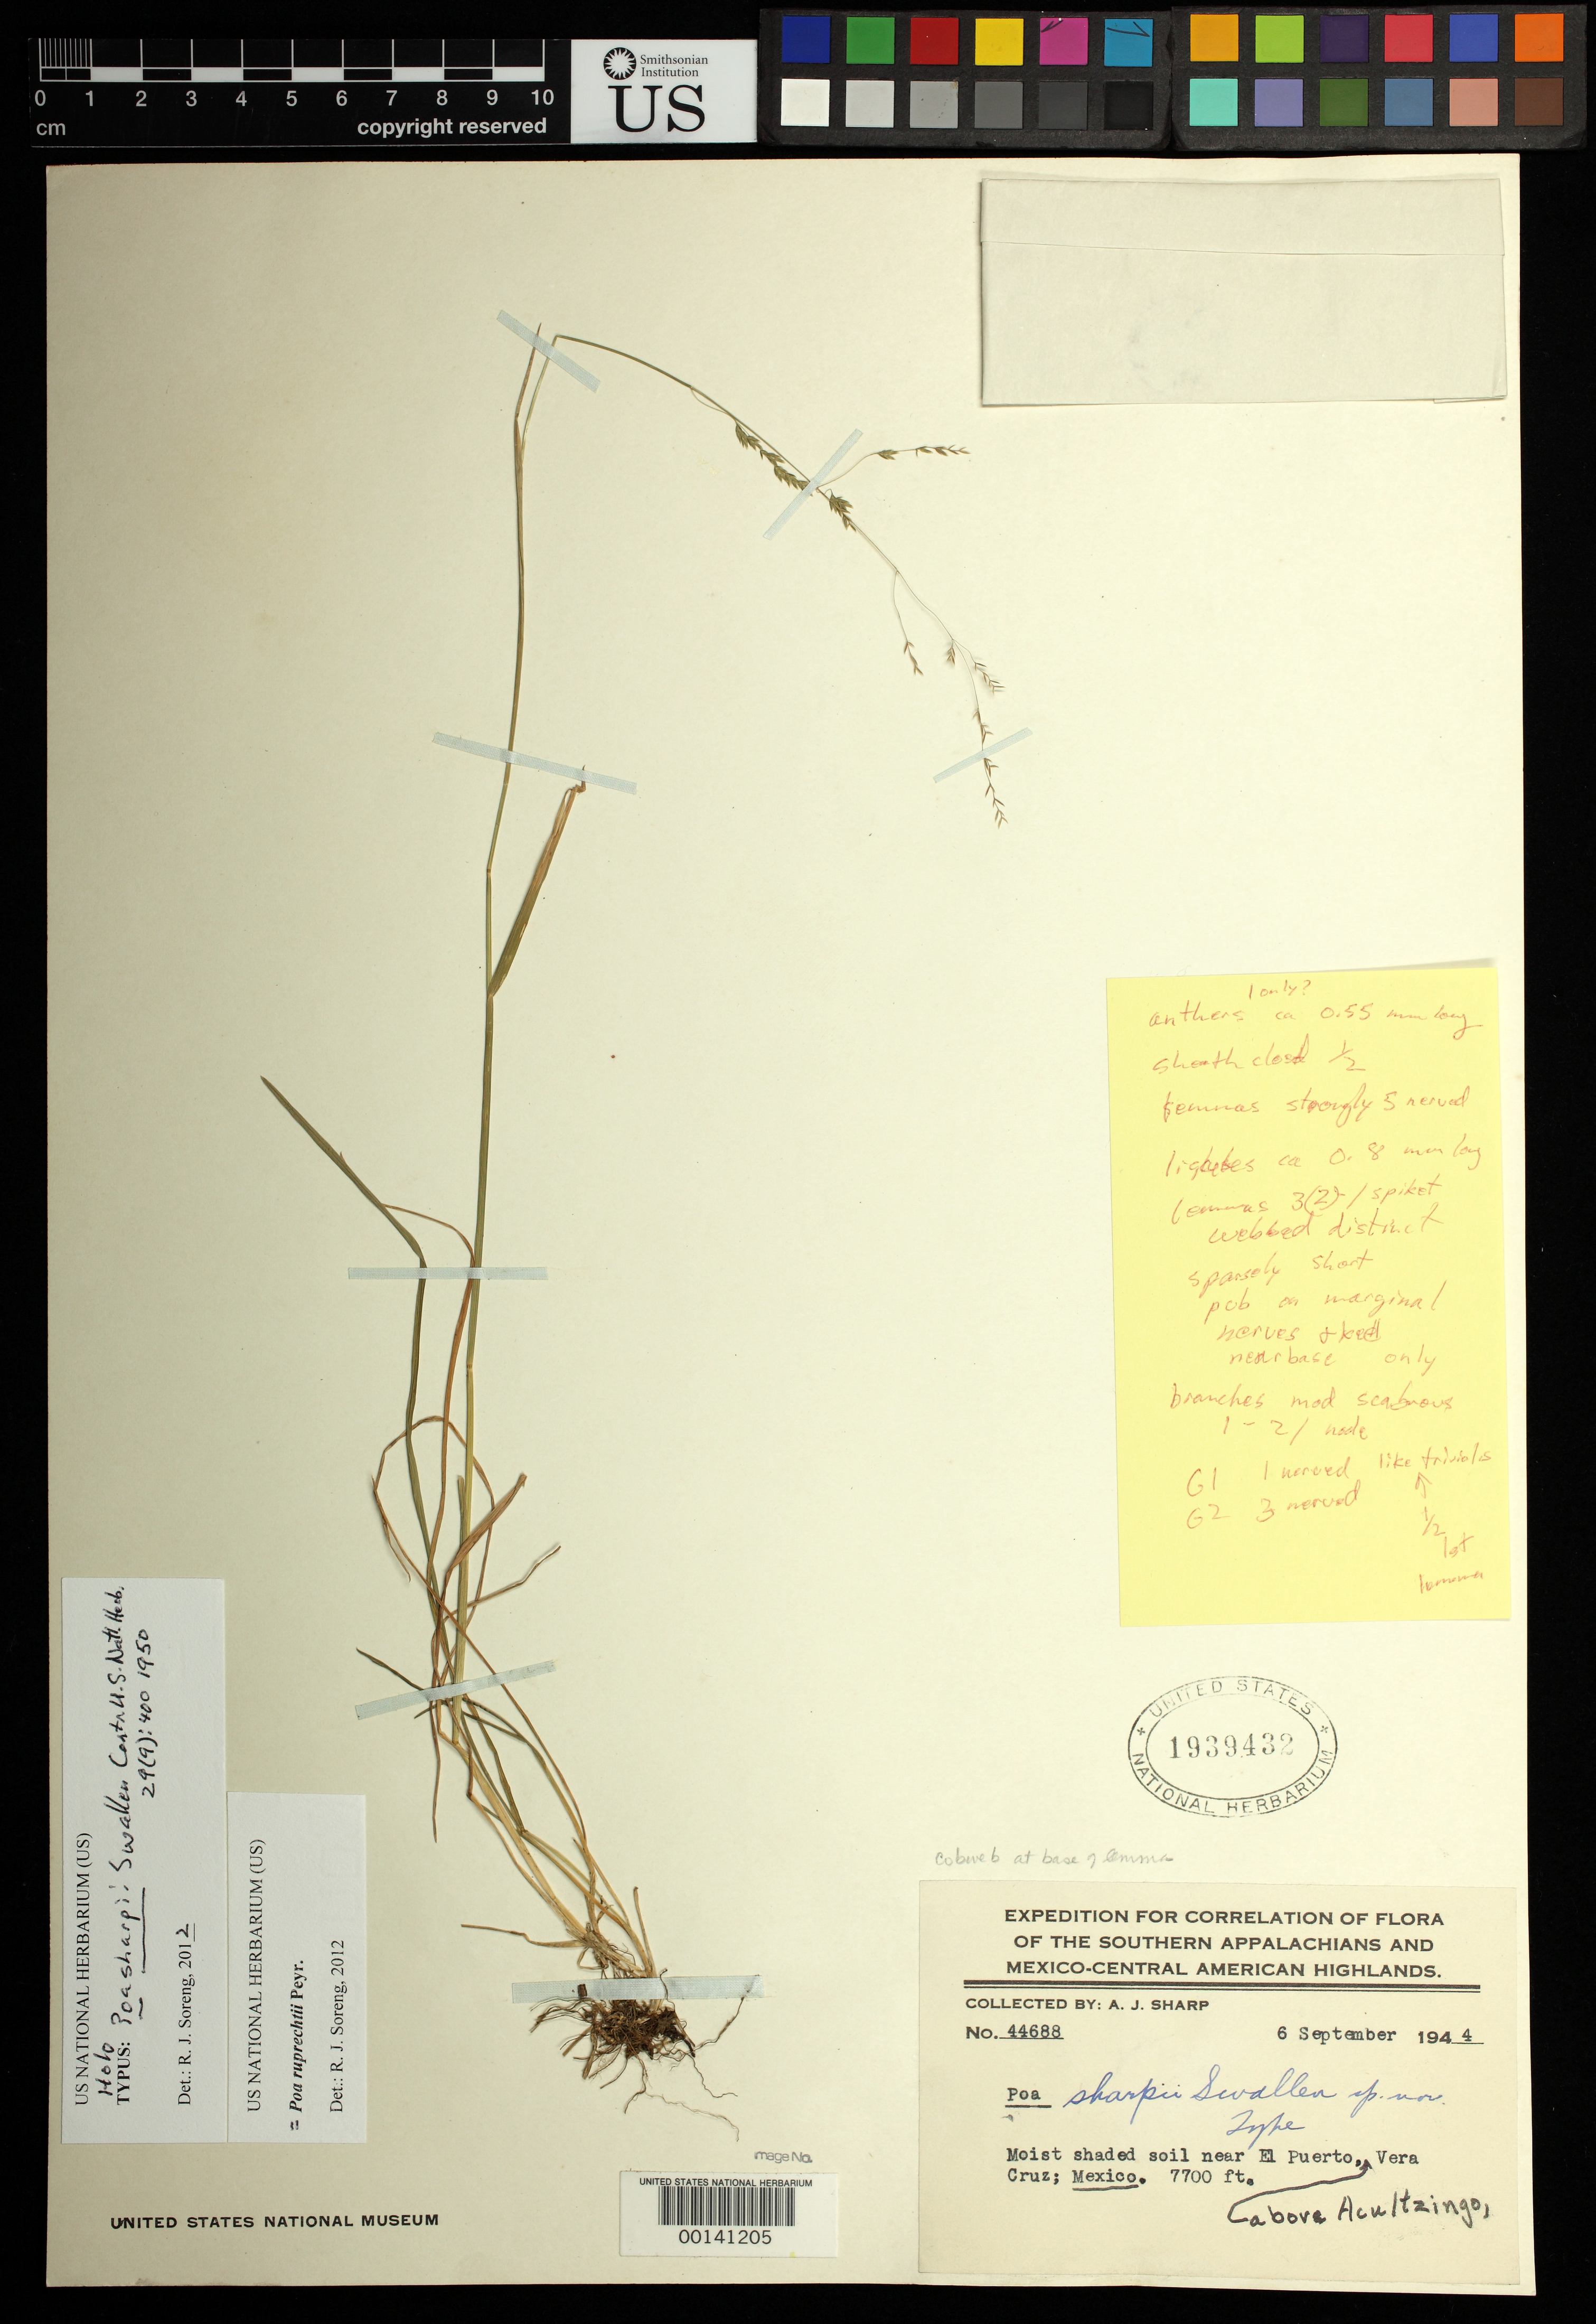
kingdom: Plantae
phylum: Tracheophyta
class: Liliopsida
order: Poales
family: Poaceae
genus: Poa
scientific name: Poa sharpii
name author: Swallen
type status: Holotype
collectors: A. J. Sharp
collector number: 44688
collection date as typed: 06 Sep 1944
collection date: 1944-09-06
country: Mexico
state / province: Veracruz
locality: El Puerto; alt. 7700 ft.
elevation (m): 2347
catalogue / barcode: US 1939432